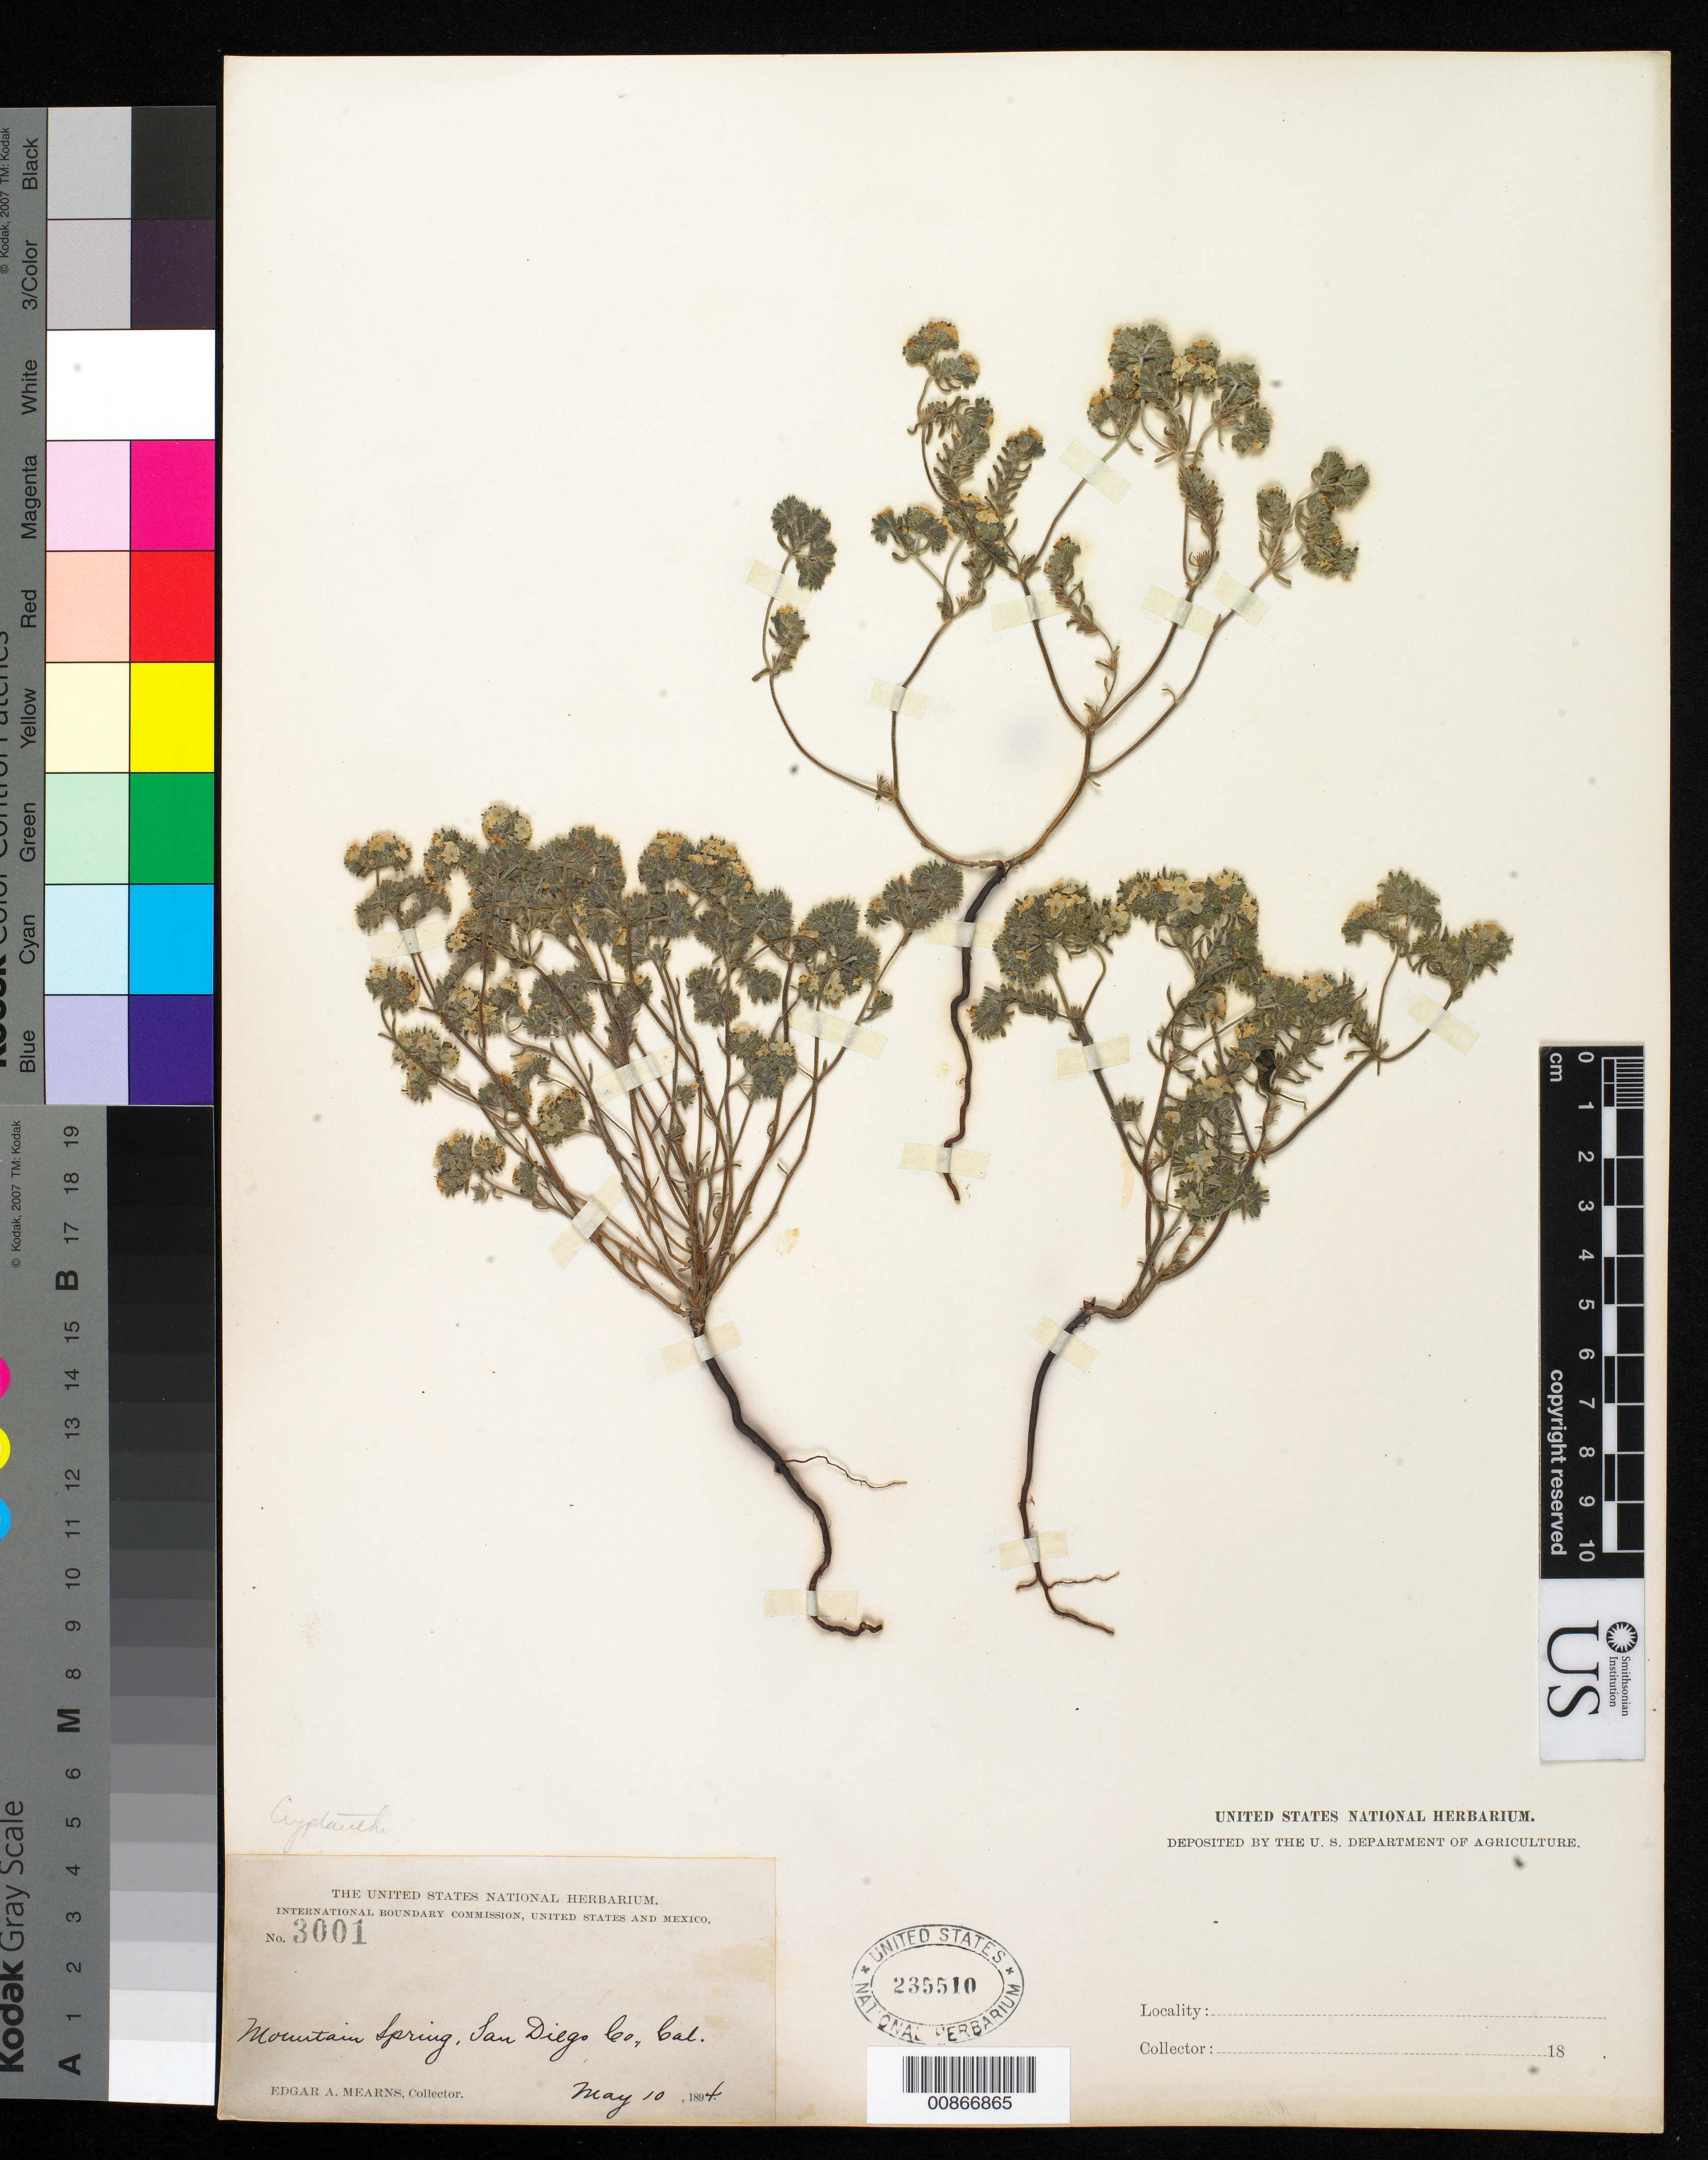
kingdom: Plantae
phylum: Tracheophyta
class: Magnoliopsida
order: Boraginales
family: Boraginaceae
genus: Cryptantha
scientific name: Cryptantha micrantha var. lepida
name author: (A. Gray) I.M. Johnst.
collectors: E. A. Mearns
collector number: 3001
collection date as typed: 10 May 1894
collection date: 1894-05-10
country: United States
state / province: California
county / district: San Diego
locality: Mountain Spring, San Diego County, California.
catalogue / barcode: US 235510